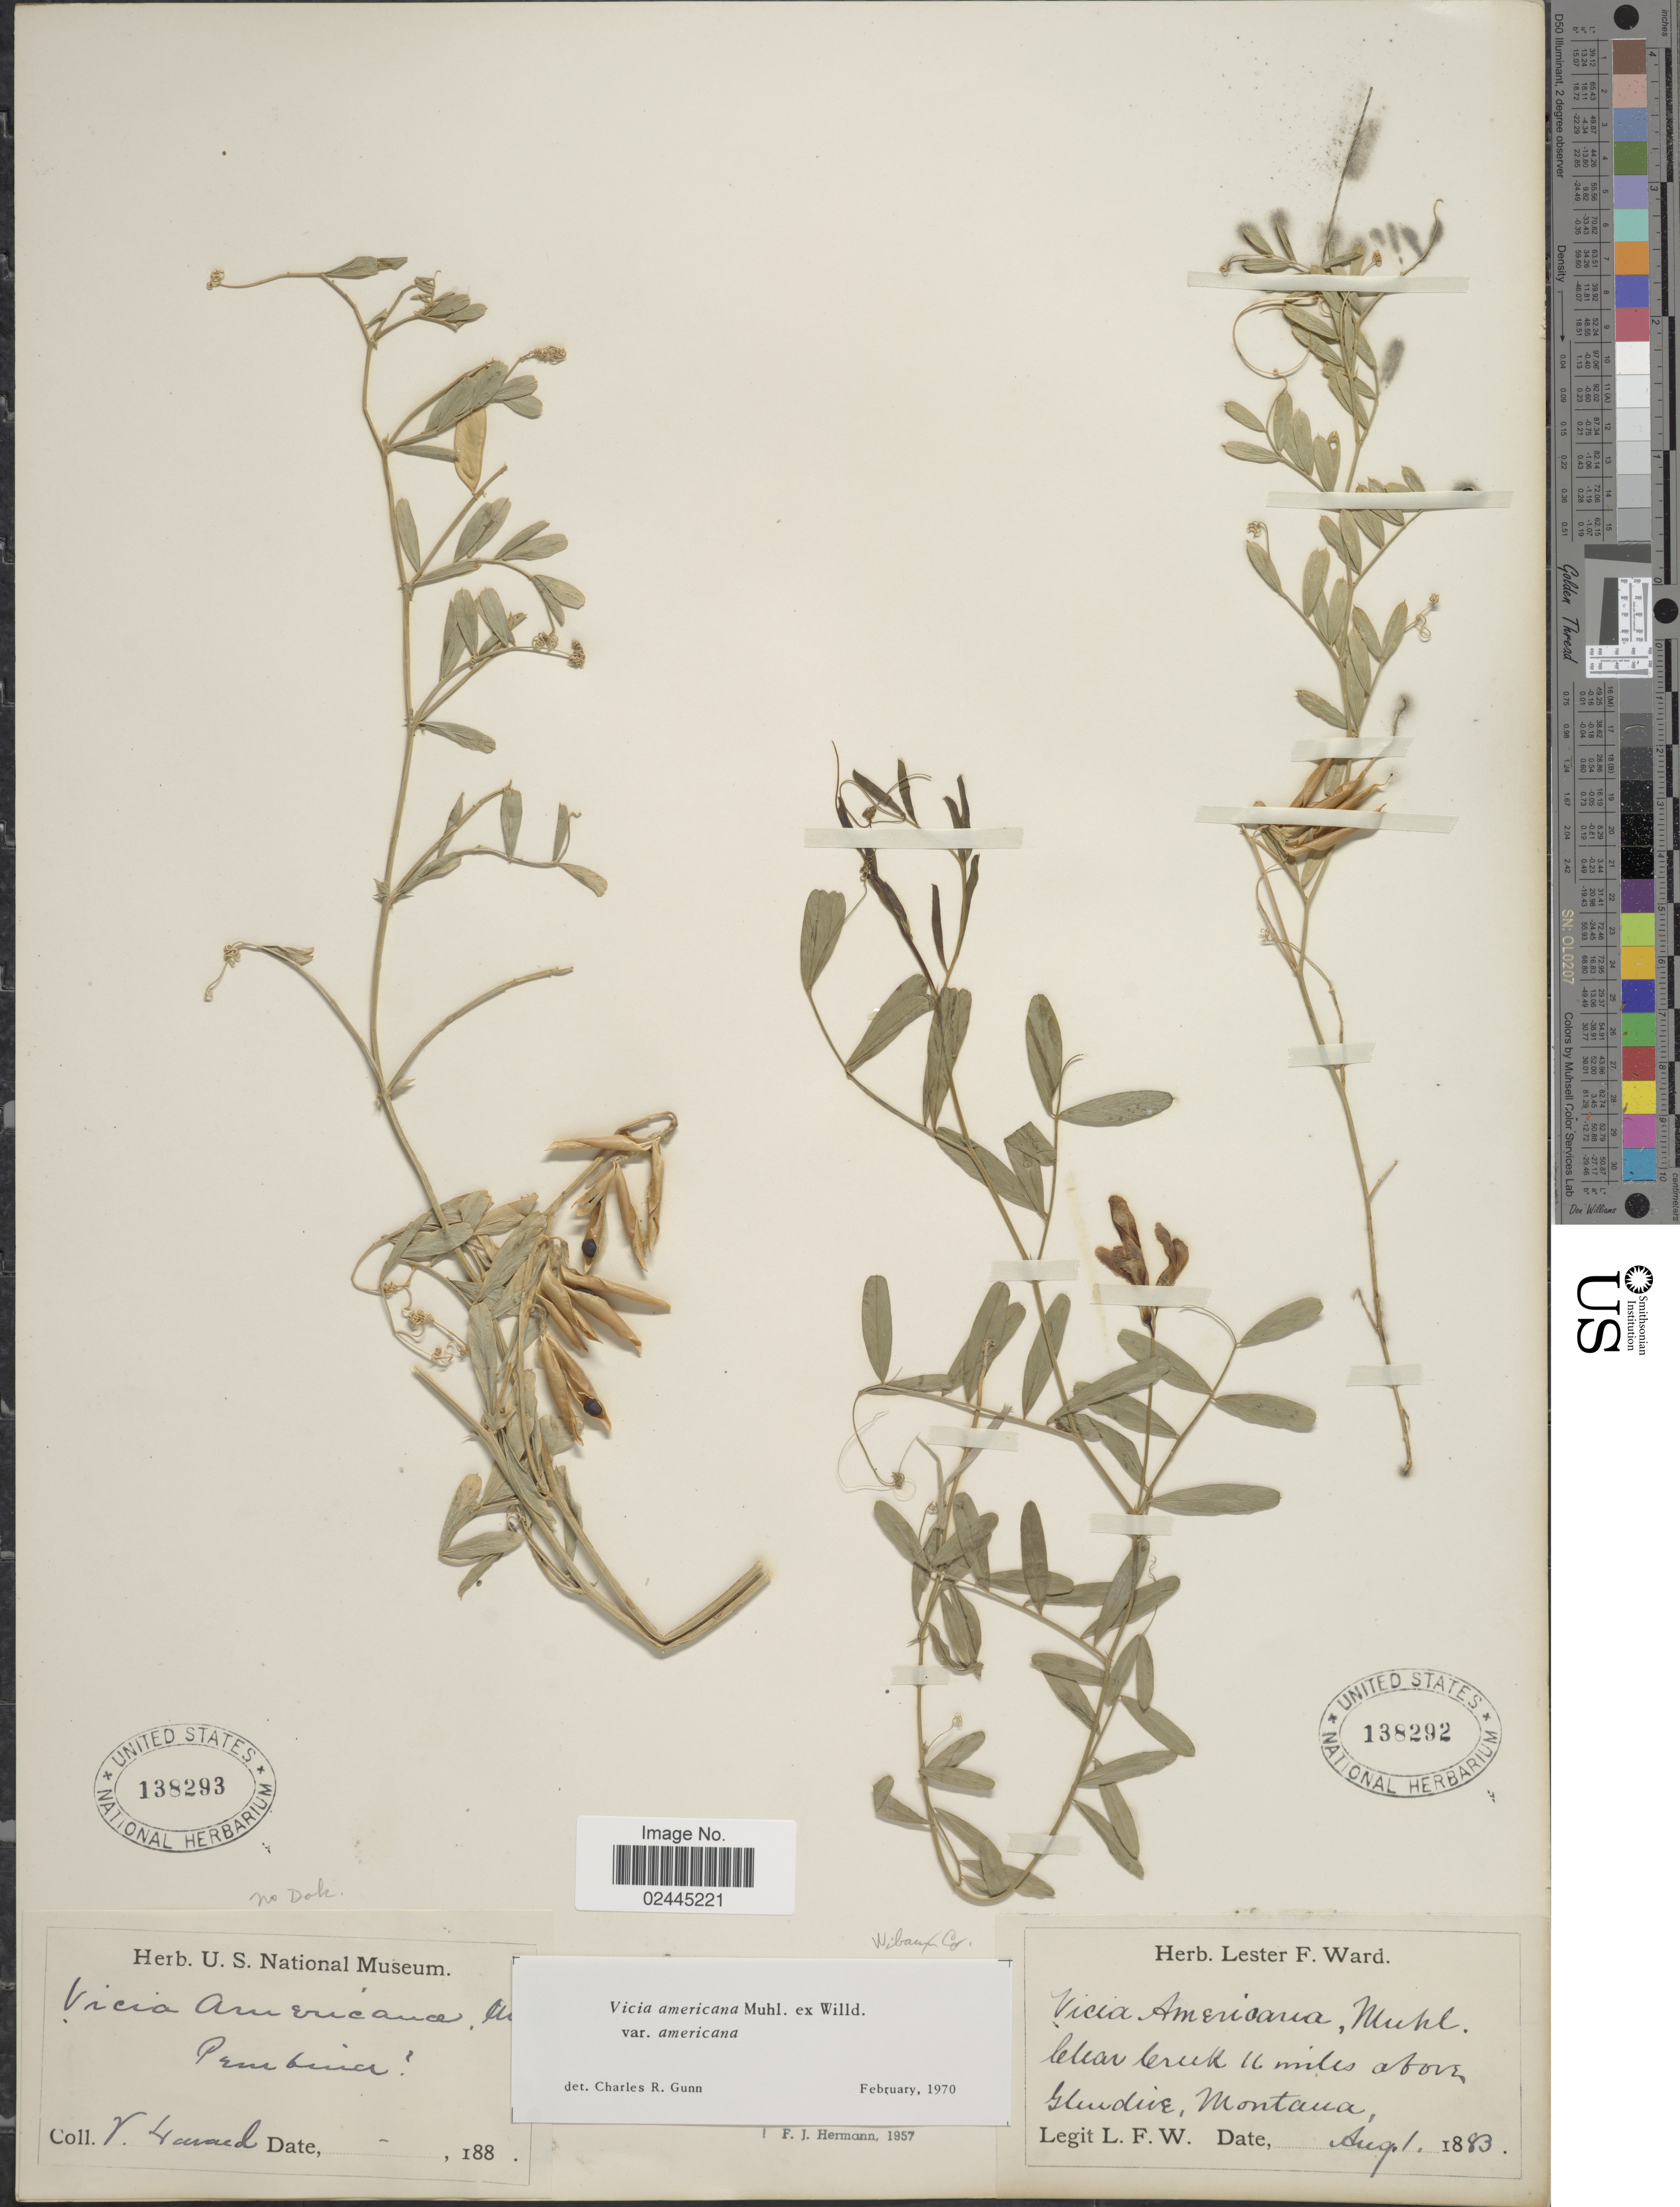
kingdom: Plantae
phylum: Tracheophyta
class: Magnoliopsida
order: Fabales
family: Fabaceae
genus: Vicia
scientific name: Vicia americana var. americana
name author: Muhl. ex Willd.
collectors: L. F. Ward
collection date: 1883-08-01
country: United States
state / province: Montana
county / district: Dawson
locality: Clear Creek 16 miles above Glendive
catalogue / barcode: US 138292-2